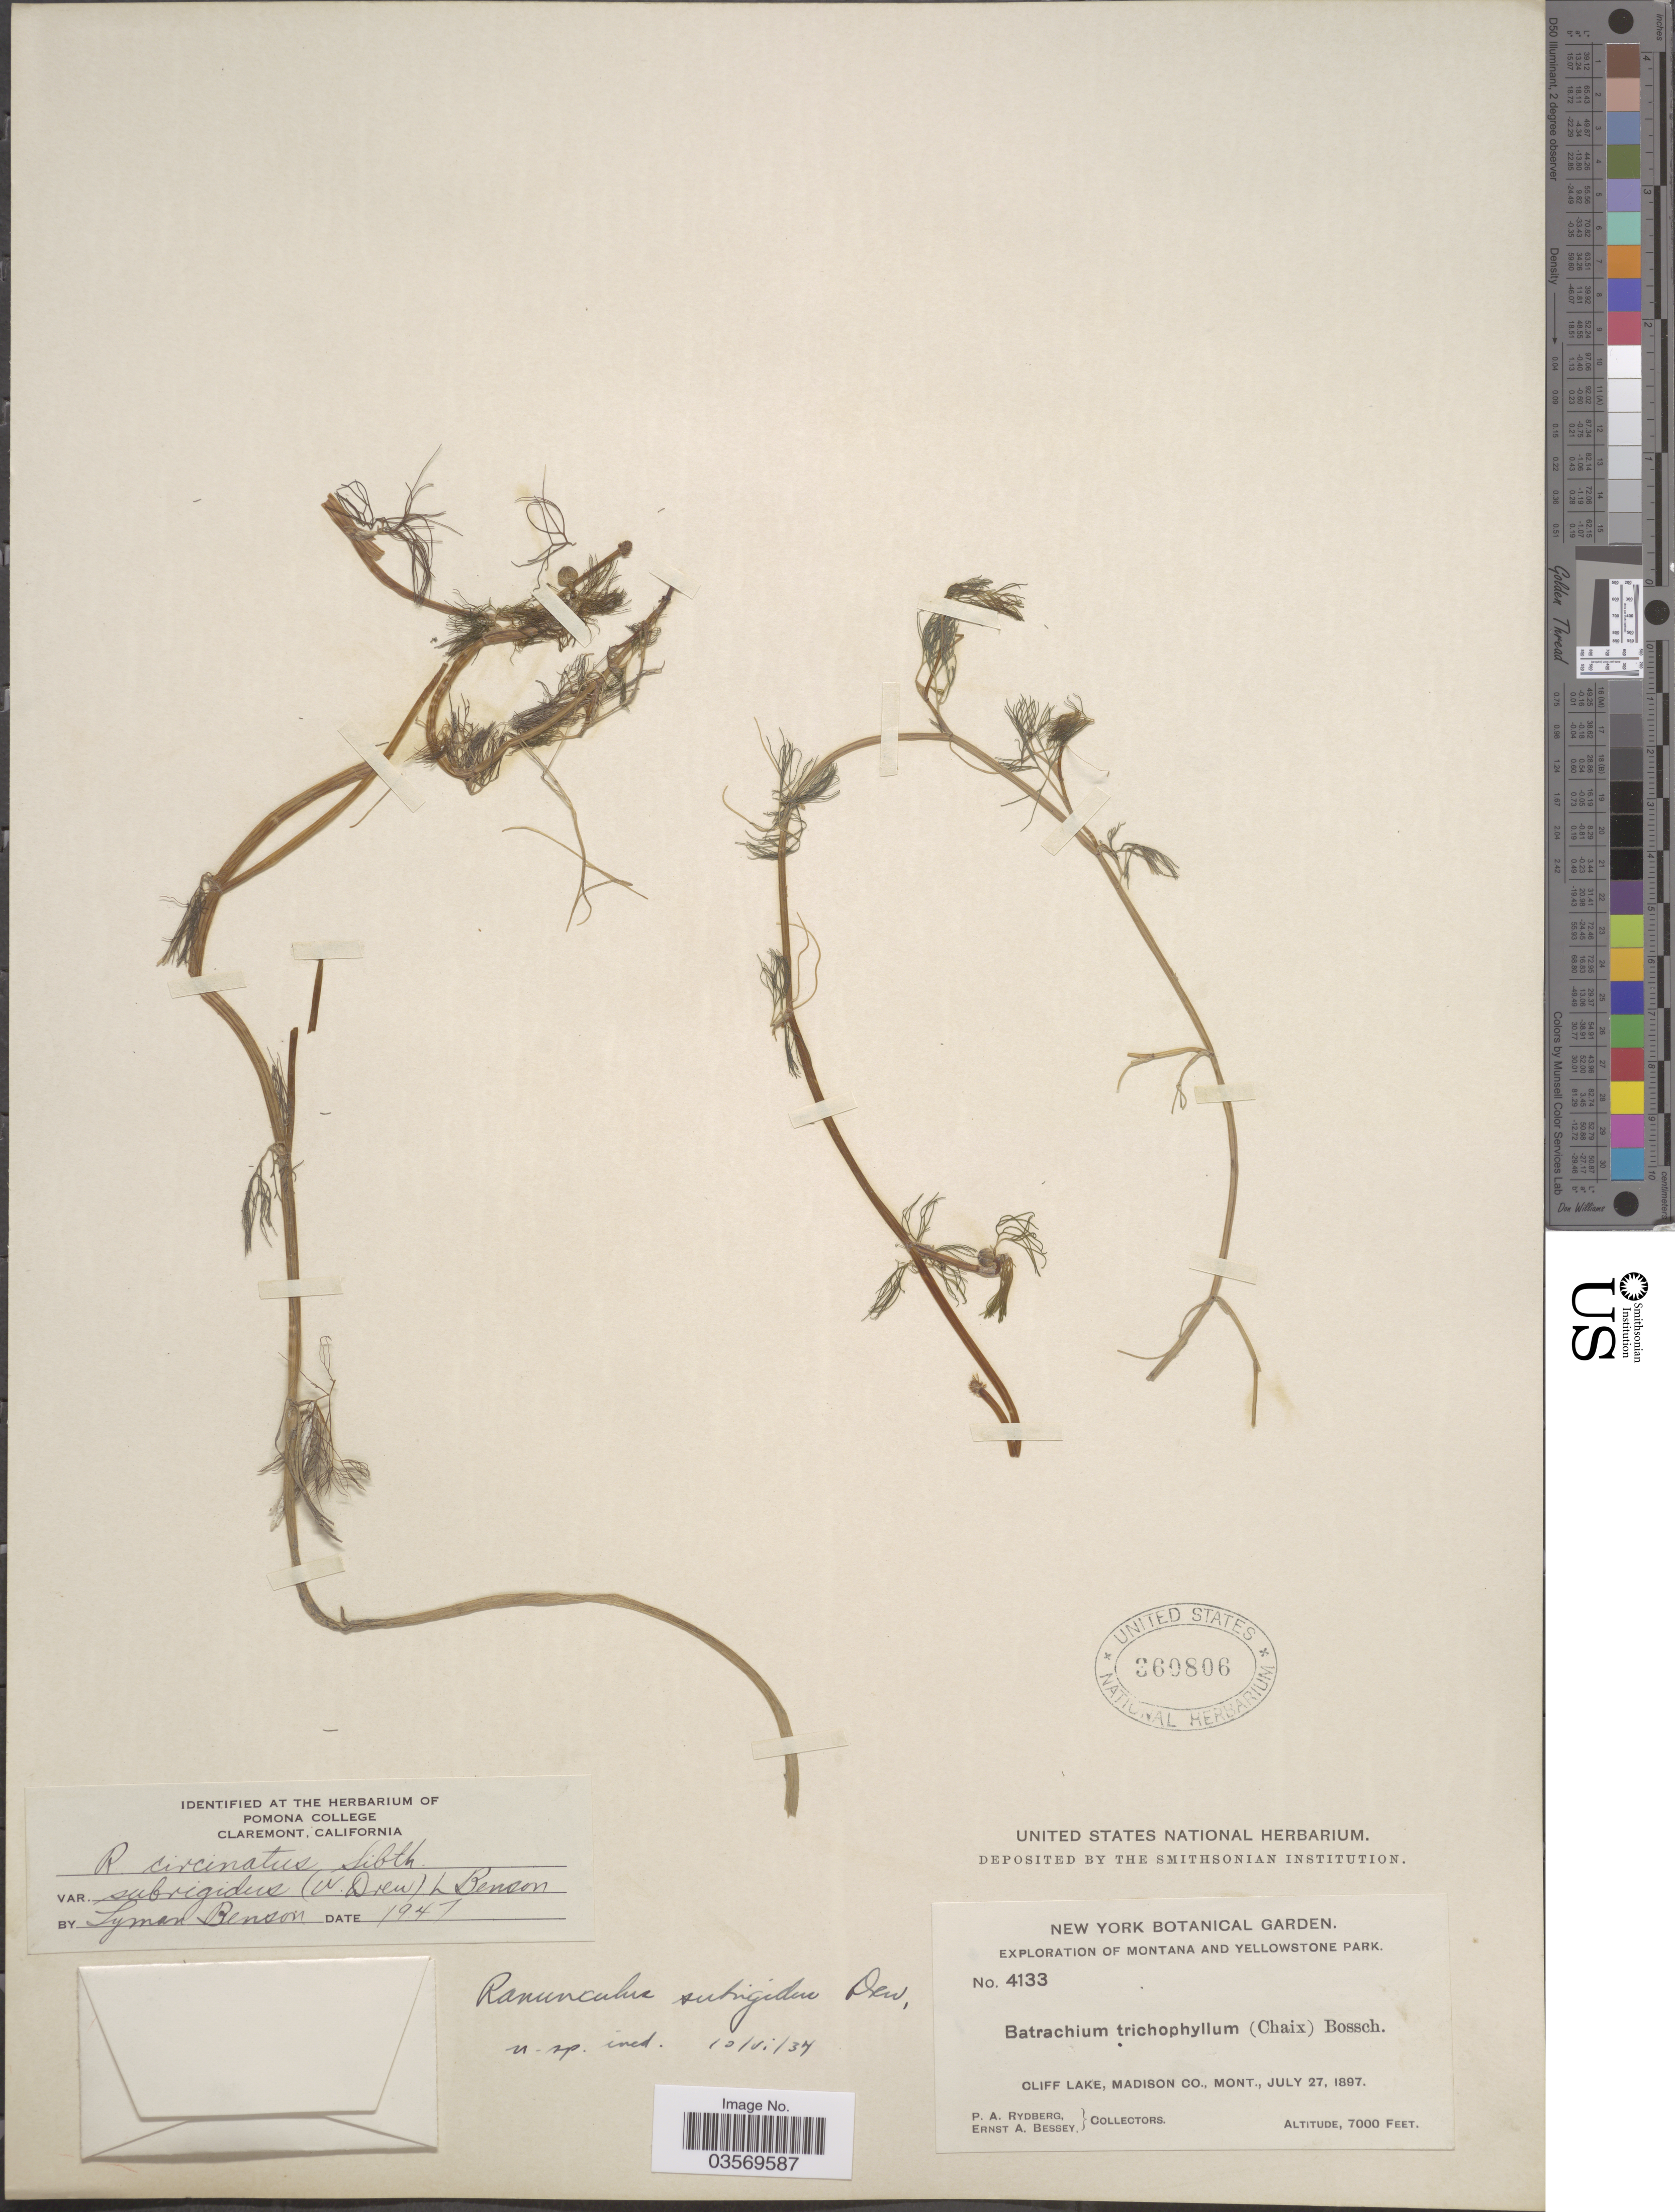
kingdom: Plantae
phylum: Tracheophyta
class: Magnoliopsida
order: Ranunculales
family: Ranunculaceae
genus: Ranunculus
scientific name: Ranunculus subrigidus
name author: W.B. Drew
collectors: P. A. Rydberg & E. A. Bessey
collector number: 4133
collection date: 1897-07-27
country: United States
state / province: Montana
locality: Yellowstone Park. Cliff Lake, Madison Co.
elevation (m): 2134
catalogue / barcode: US 360806